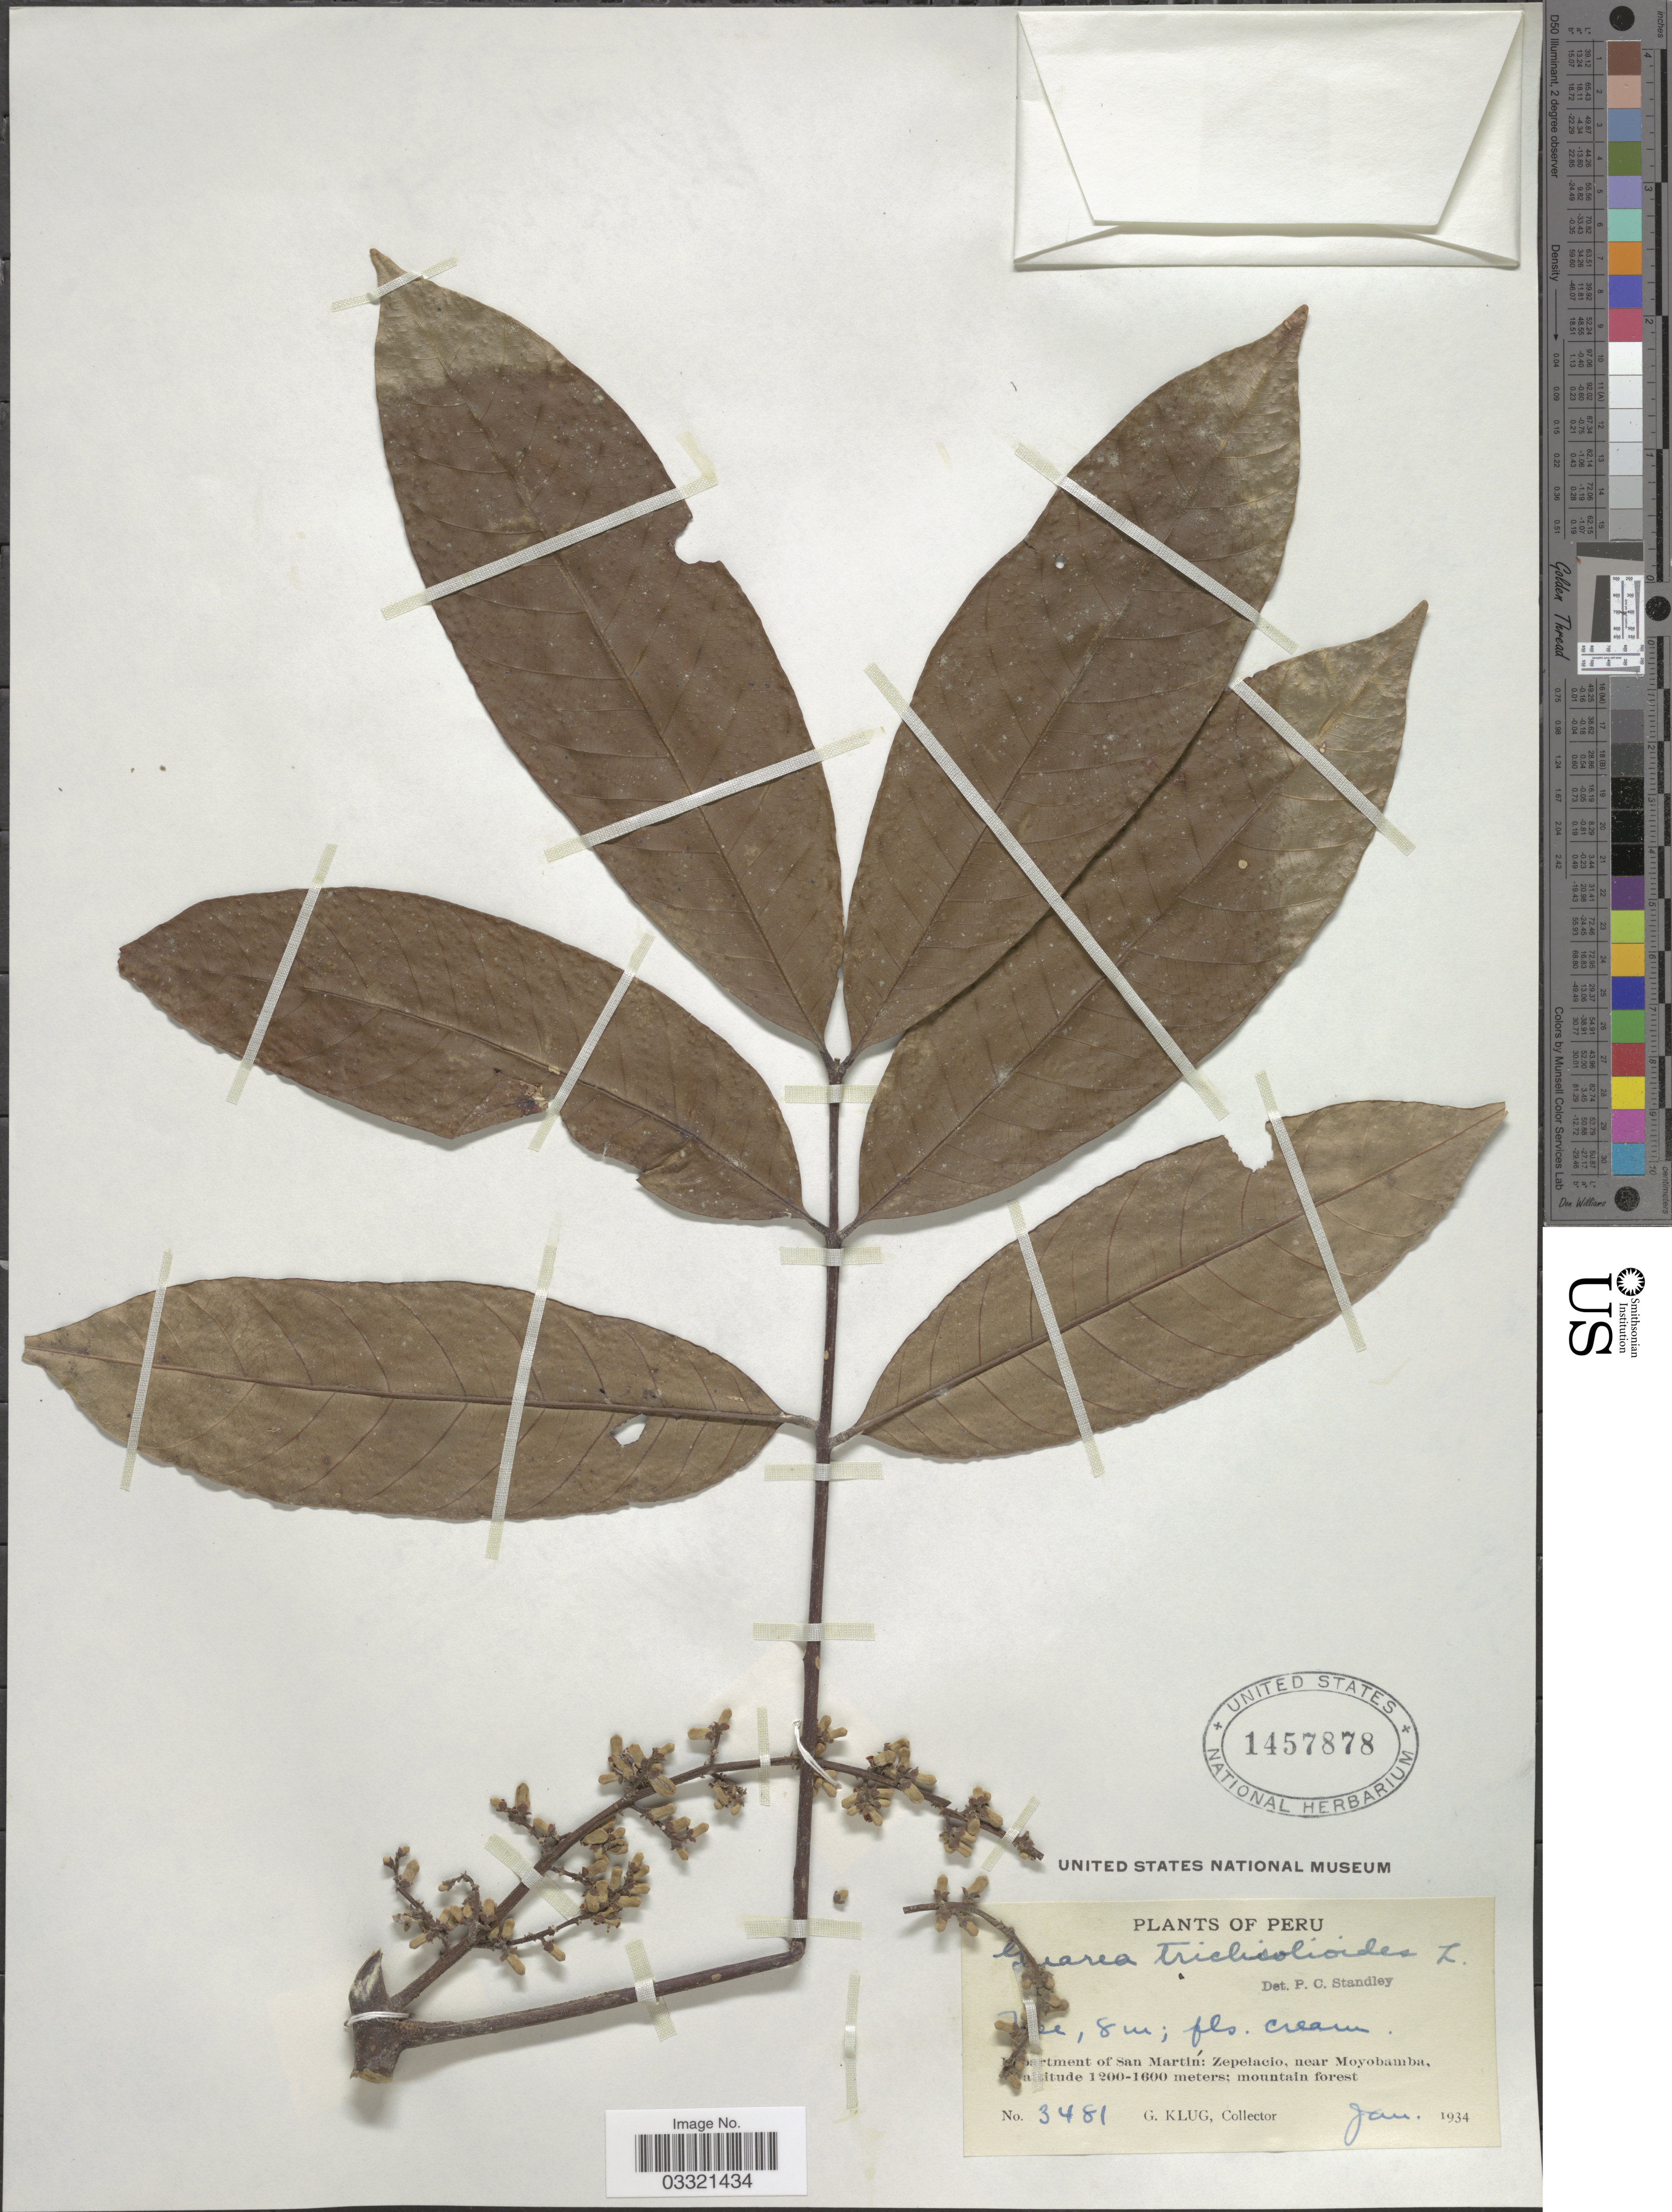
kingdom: Plantae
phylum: Tracheophyta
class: Magnoliopsida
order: Sapindales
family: Meliaceae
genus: Guarea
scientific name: Guarea guidonia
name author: (L.) Sleumer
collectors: G. Klug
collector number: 3481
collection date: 1934-01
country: Peru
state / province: San Martín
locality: Department of San Martín: Zepelacio, near Moyobamba.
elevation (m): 1200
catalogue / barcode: US 1457878